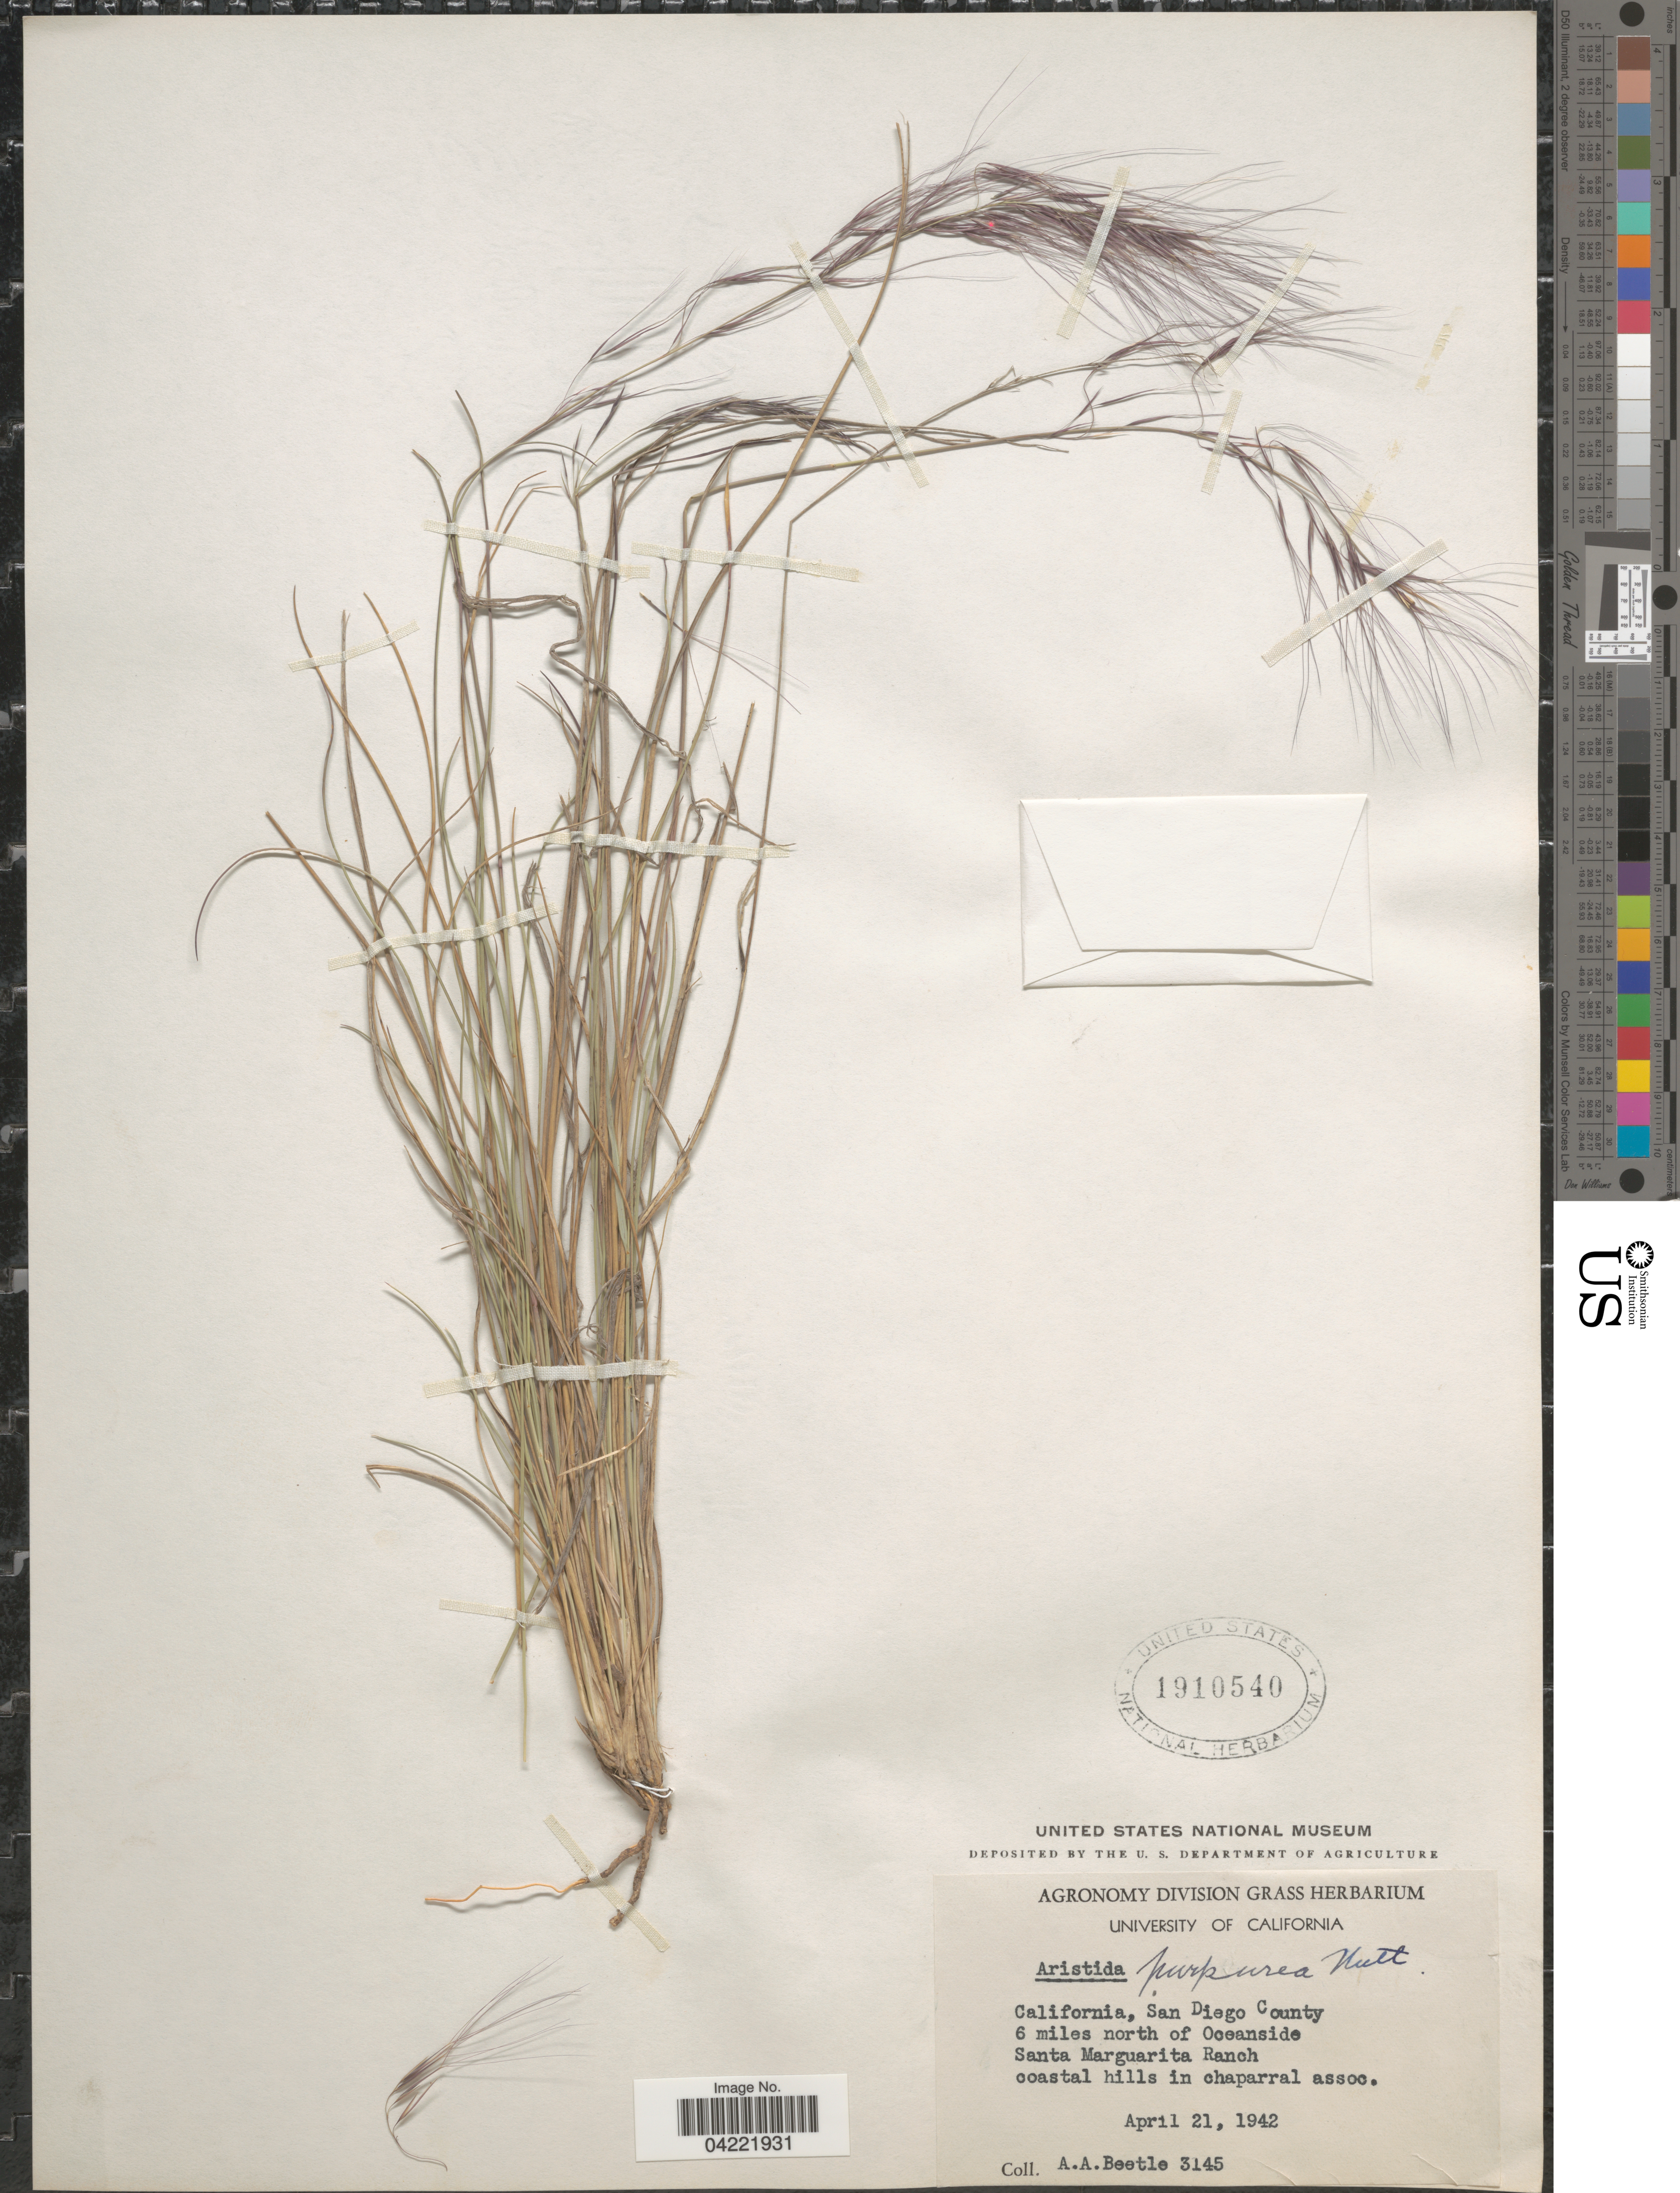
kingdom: Plantae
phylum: Tracheophyta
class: Liliopsida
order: Poales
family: Poaceae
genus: Aristida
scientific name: Aristida purpurea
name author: Nutt.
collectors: A. A. Beetle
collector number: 3145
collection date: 1942-04-21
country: United States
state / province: California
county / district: San Diego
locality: San Diego County. 6 miles north of Oceanside. Santa Marguarita Ranch. Coastal hills in chaparral assoc.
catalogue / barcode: US 1910540